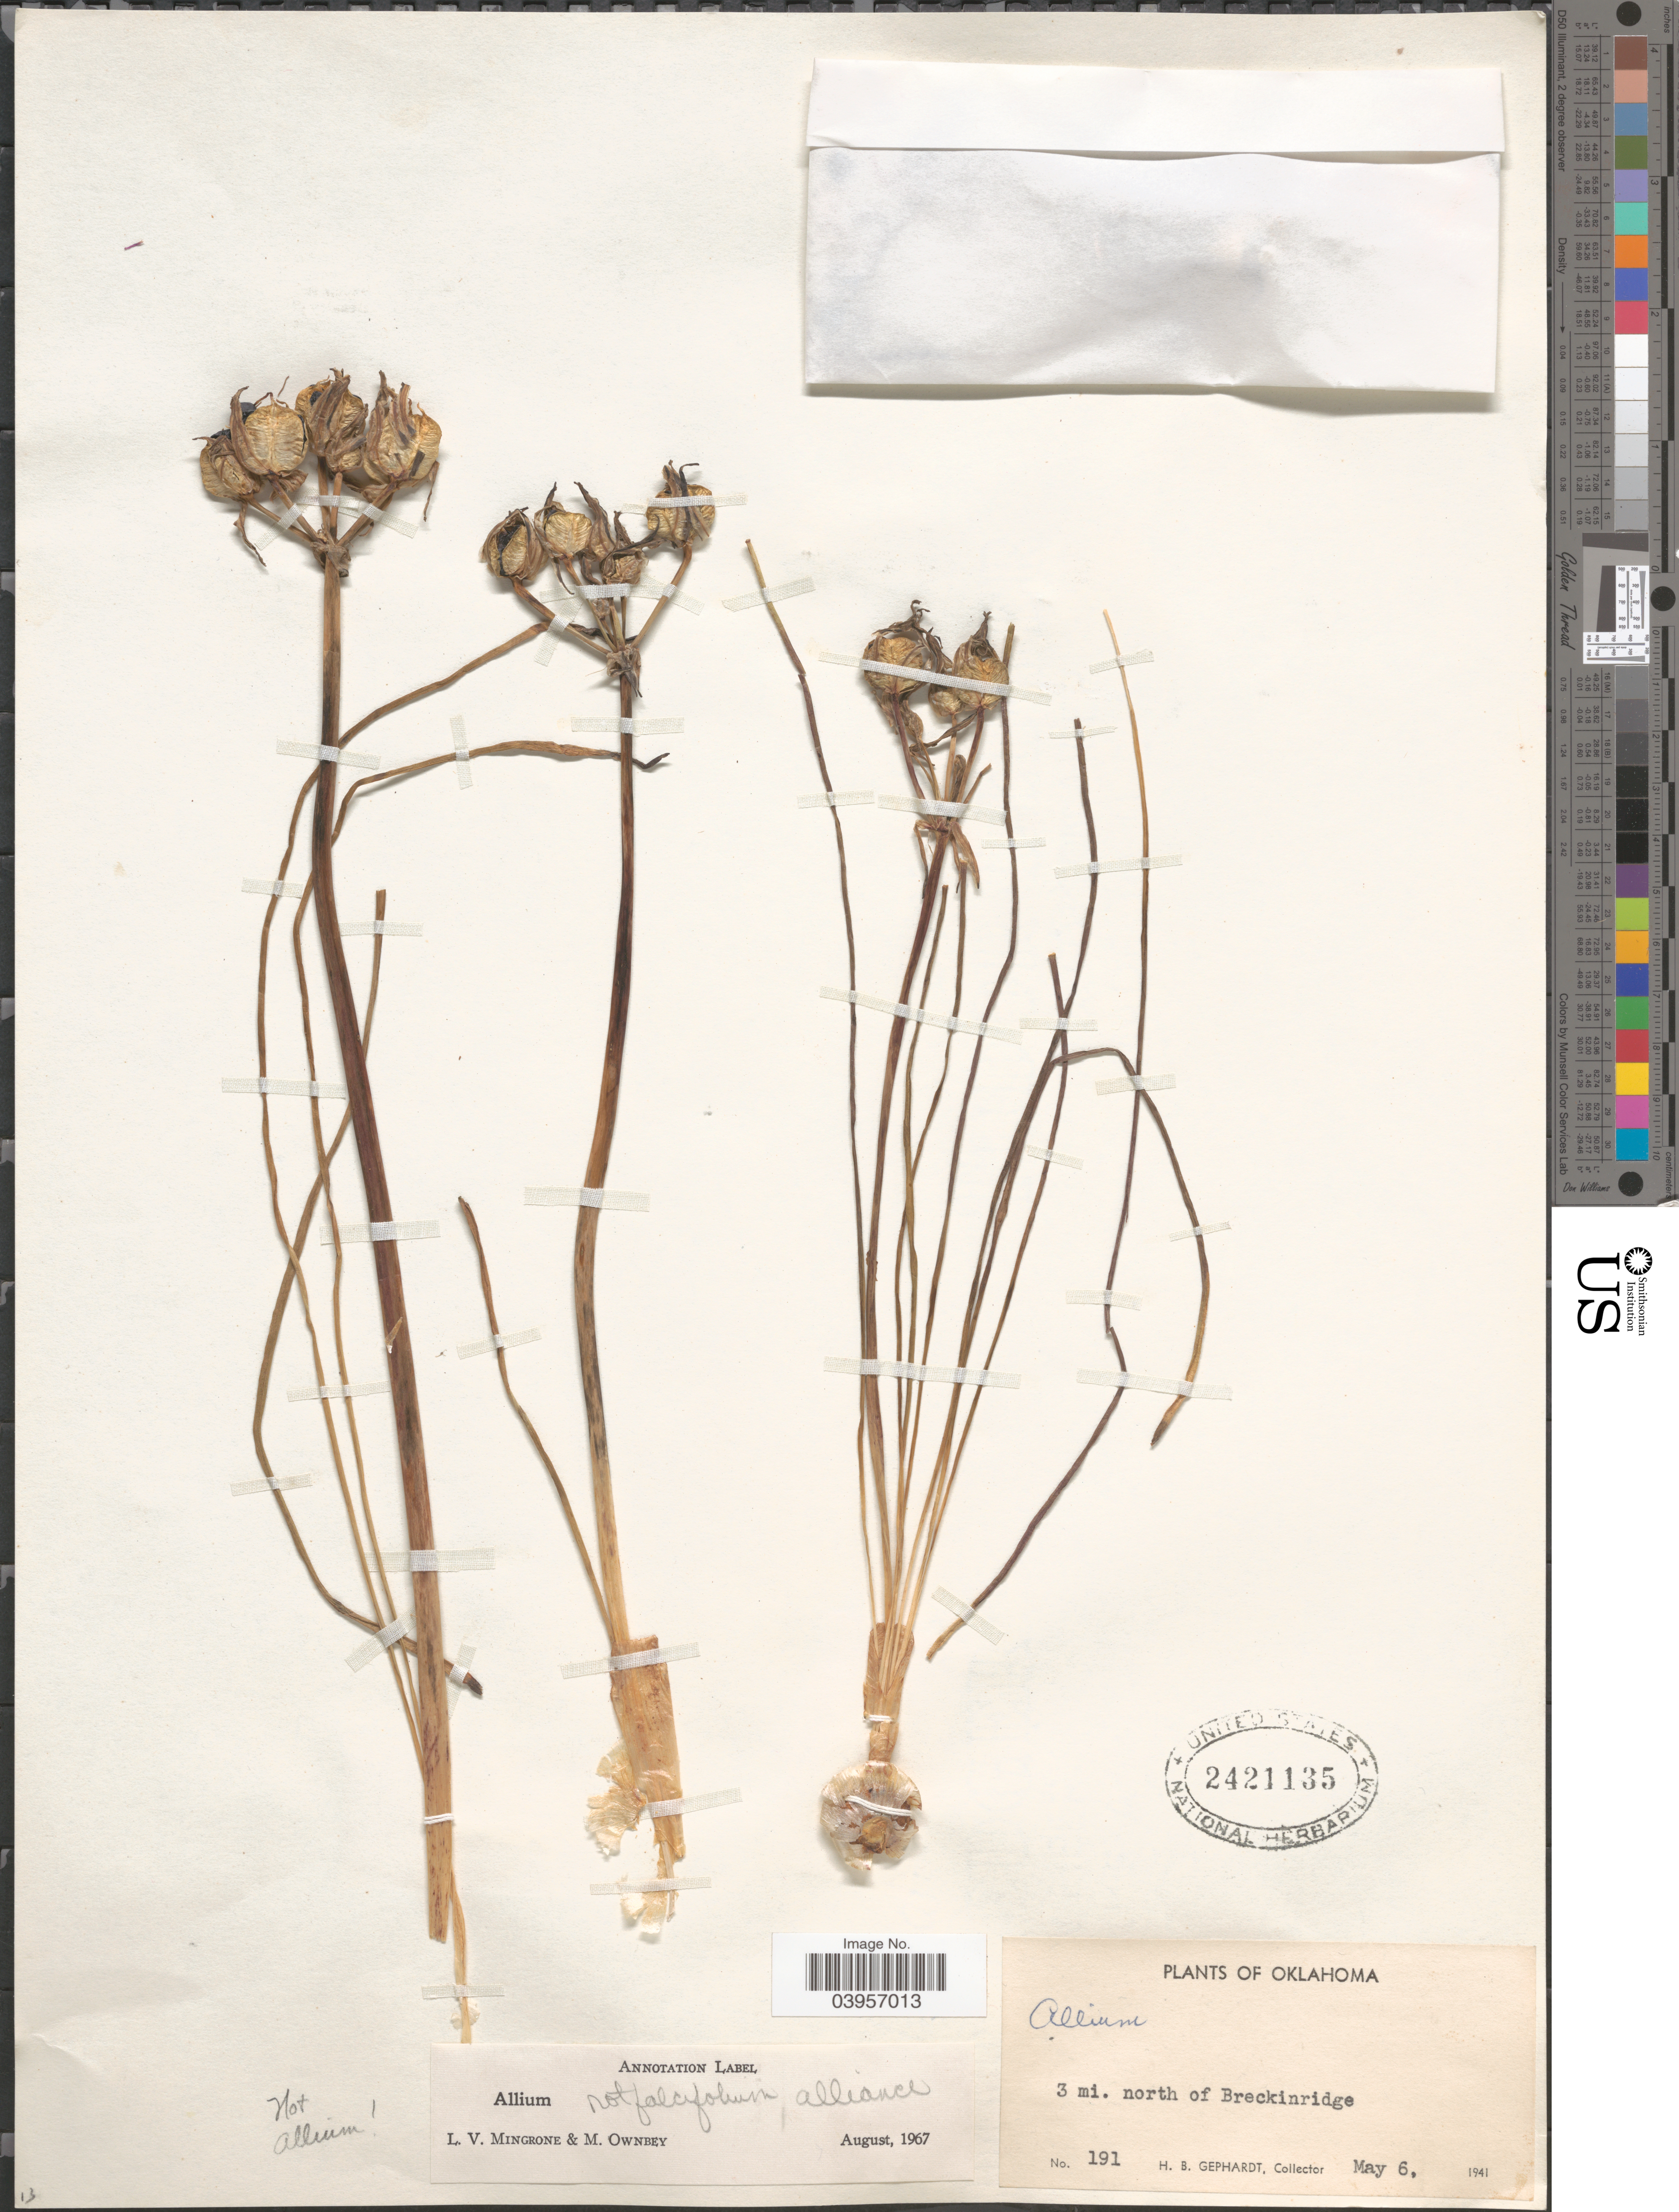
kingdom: Plantae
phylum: Tracheophyta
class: Liliopsida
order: Asparagales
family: Amaryllidaceae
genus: Allium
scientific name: Allium sp.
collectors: H. Gephardt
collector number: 191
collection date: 1941-05-06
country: United States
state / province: Oklahoma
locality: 3 mi. north of Breckinridge.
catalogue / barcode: US 2421135